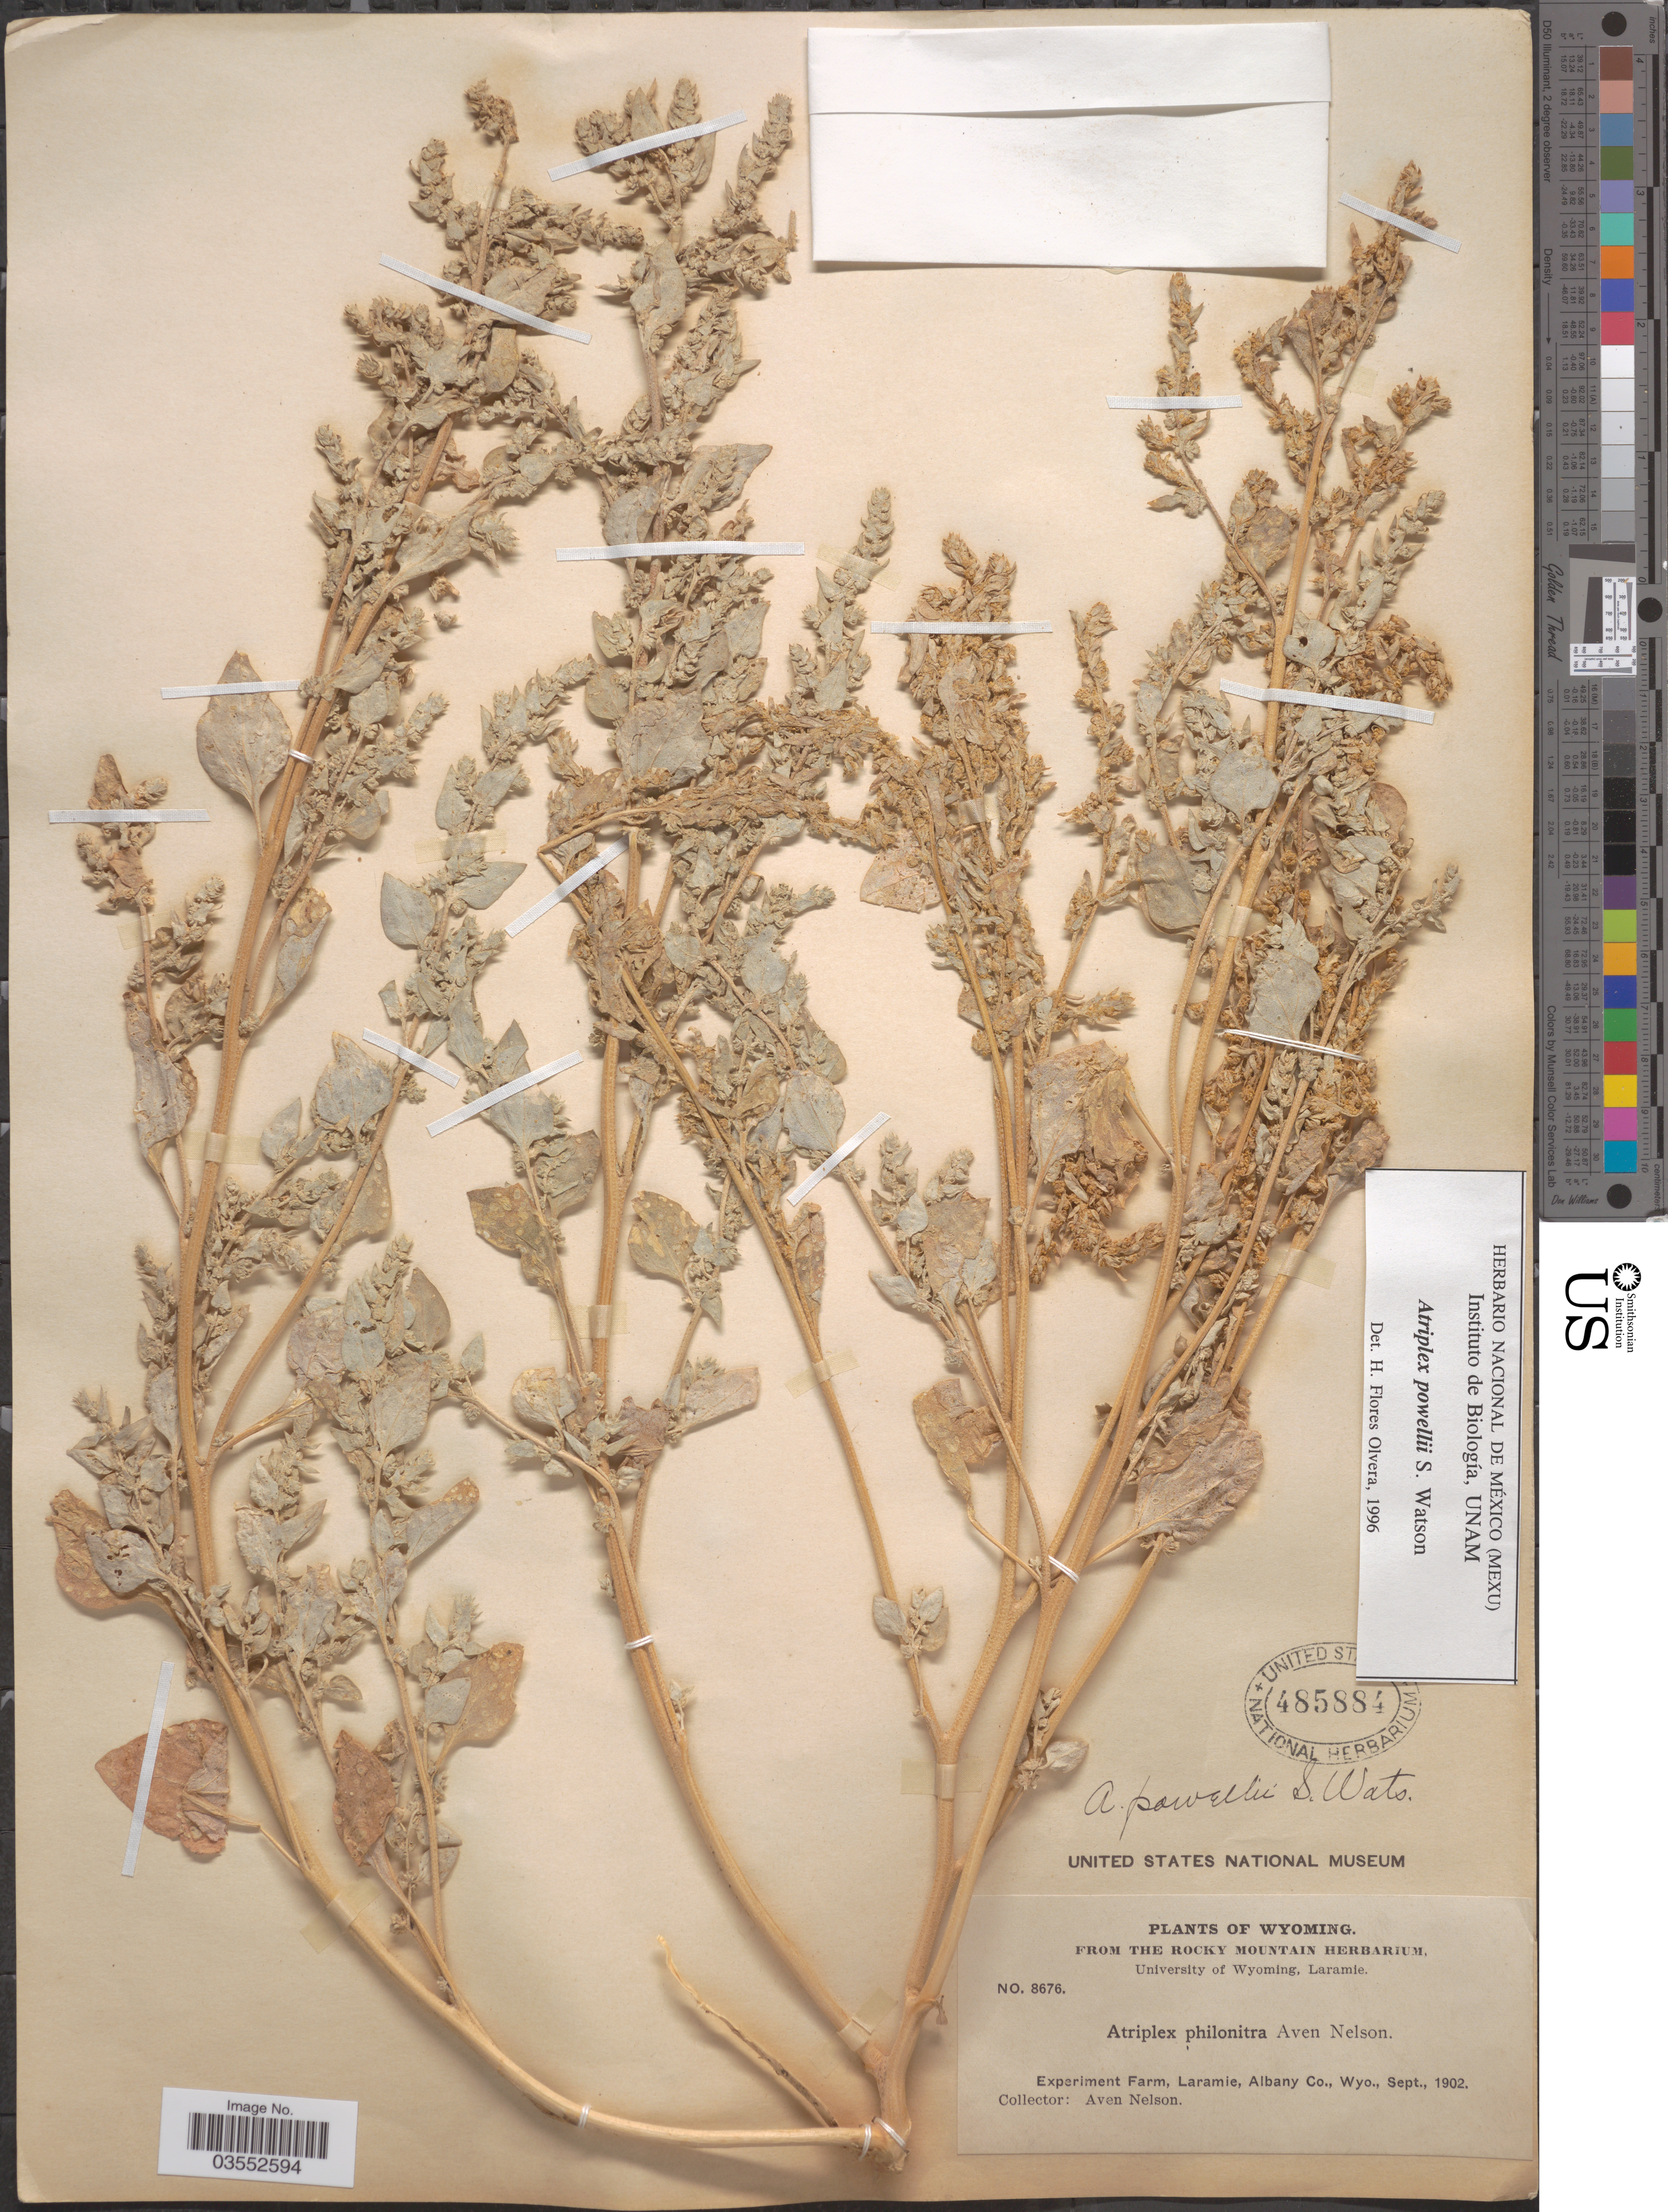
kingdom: Plantae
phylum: Tracheophyta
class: Magnoliopsida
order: Caryophyllales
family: Amaranthaceae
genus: Atriplex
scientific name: Atriplex powellii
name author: S. Watson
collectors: A. Nelson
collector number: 8676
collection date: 1902-09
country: United States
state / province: Wyoming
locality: Experiment Farm, Laramie, Albany Co.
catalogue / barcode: US 485884